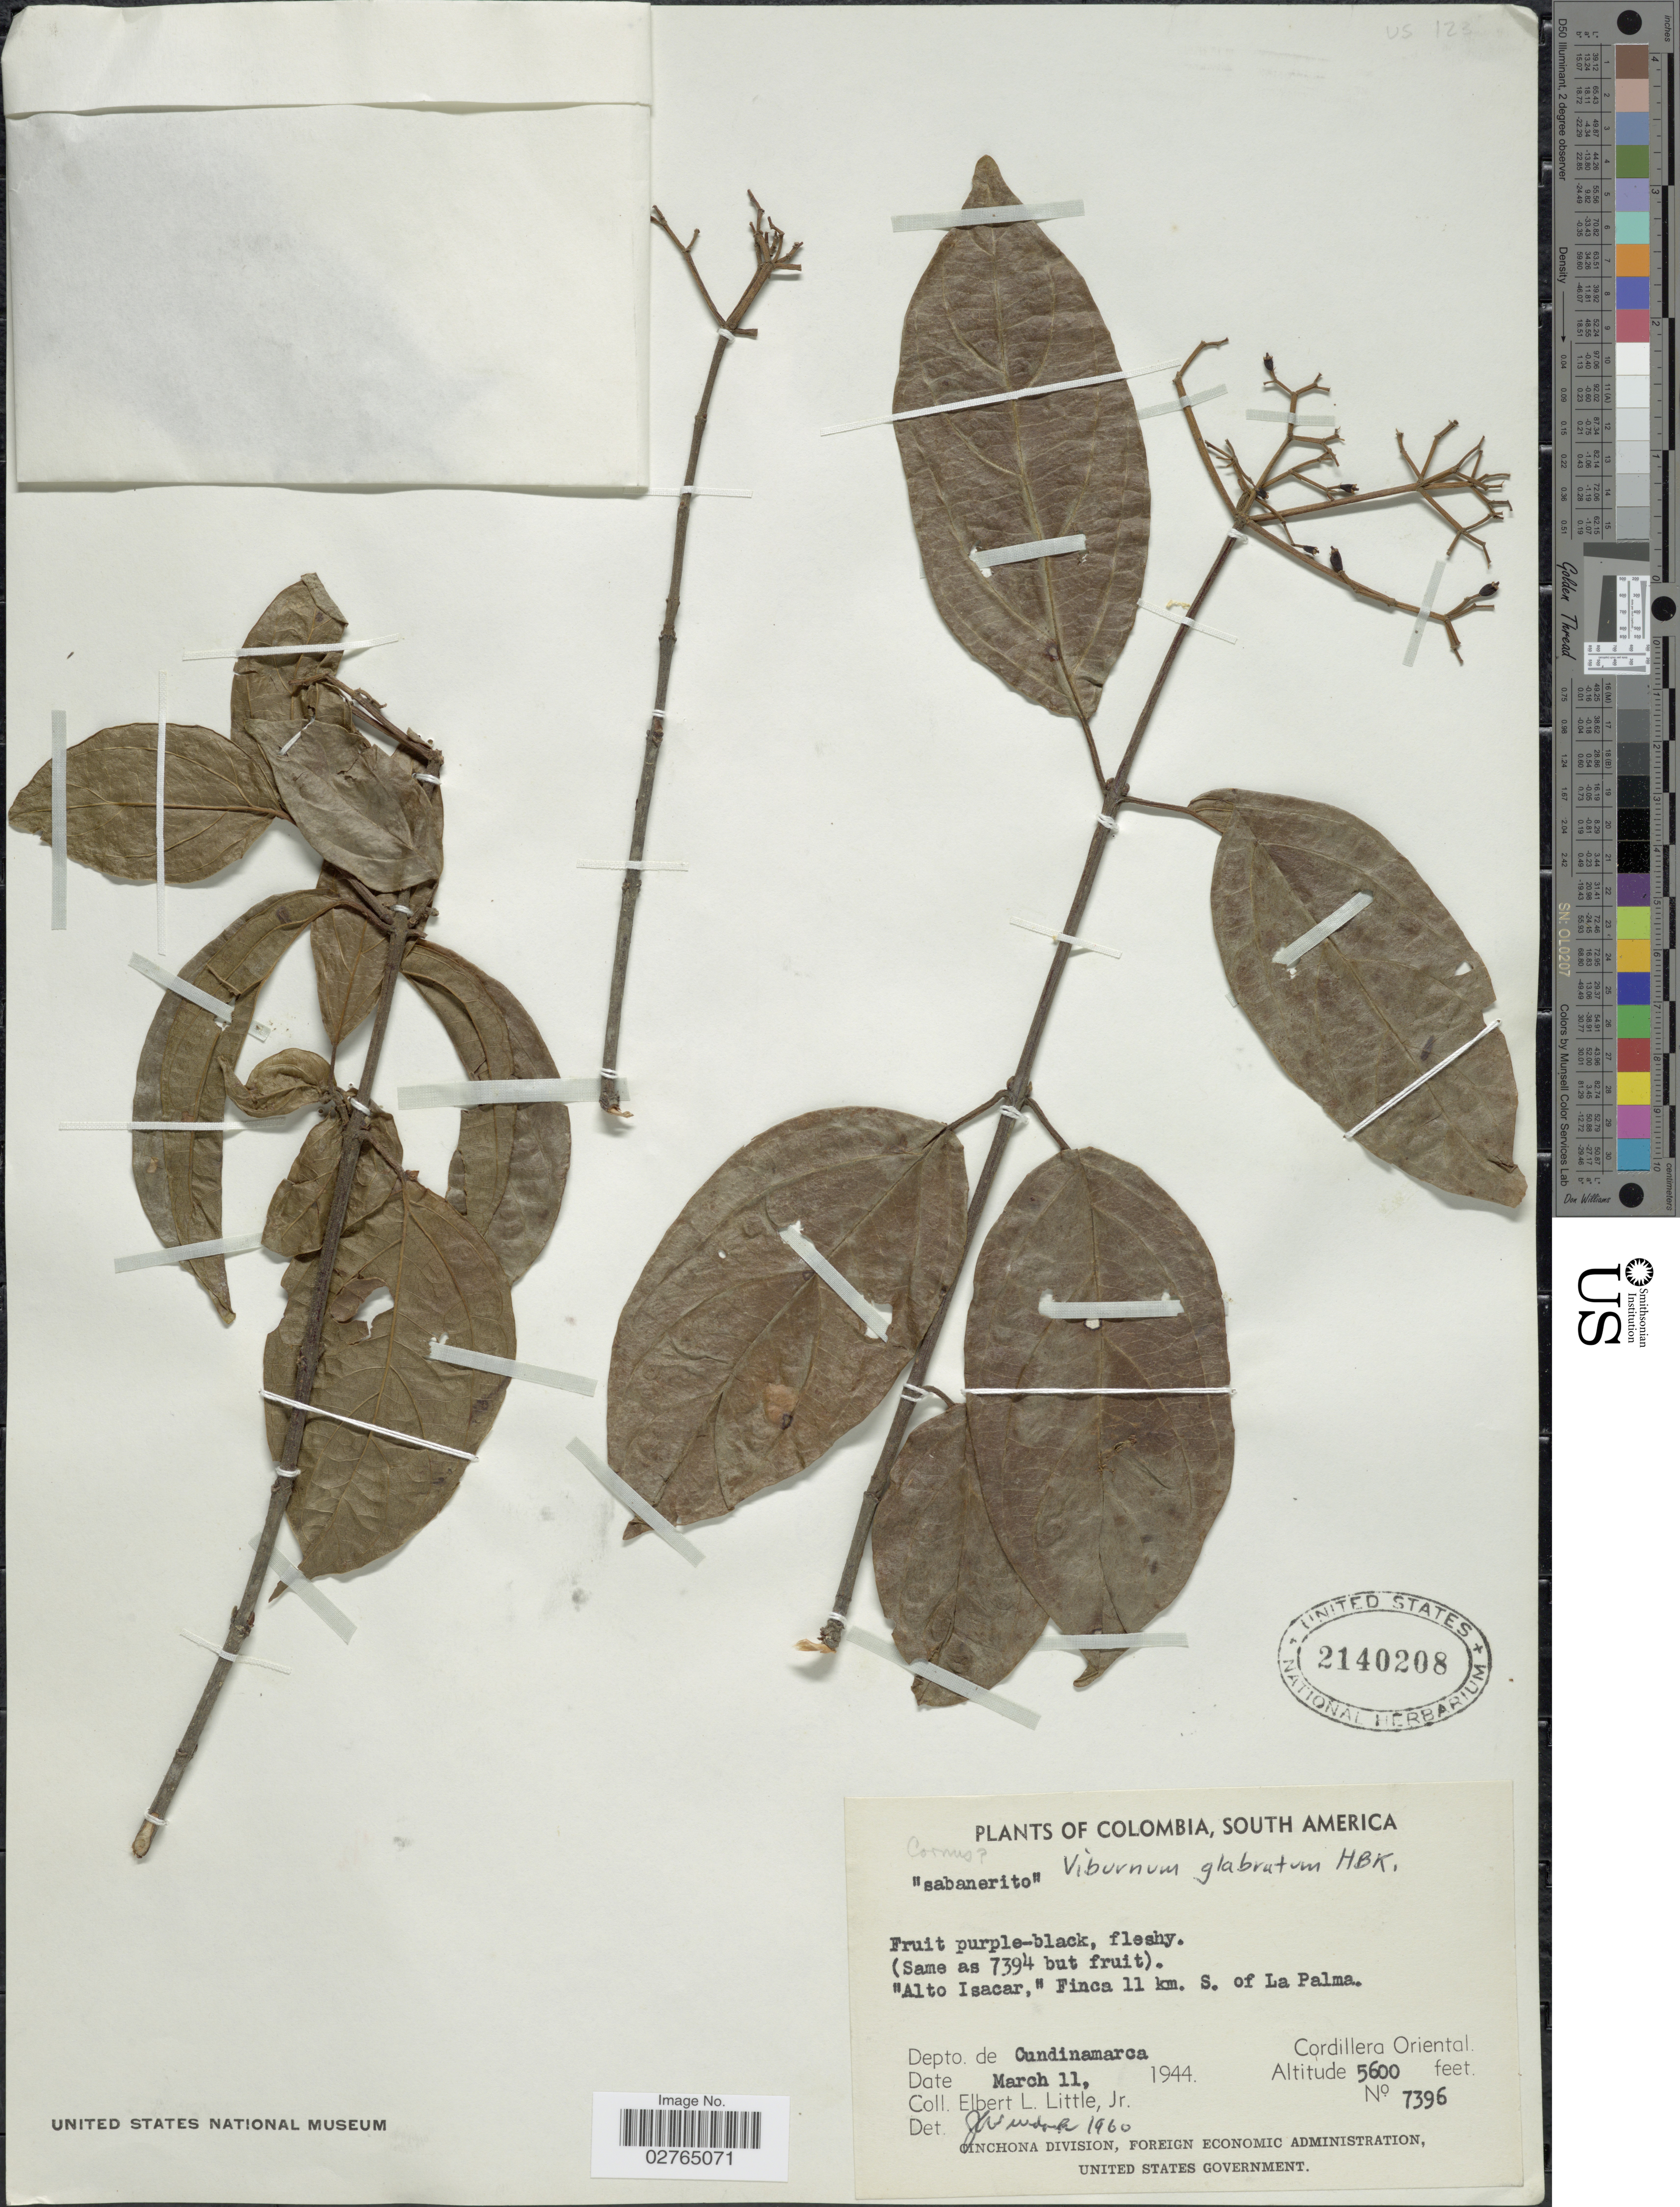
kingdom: Plantae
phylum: Tracheophyta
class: Magnoliopsida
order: Dipsacales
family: Viburnaceae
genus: Viburnum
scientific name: Viburnum glabratum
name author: Kunth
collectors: E. L. Little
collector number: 7396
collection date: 1944-03-11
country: Colombia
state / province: Cundinamarca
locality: Alto Isacar,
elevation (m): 1707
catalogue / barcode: US 2140208